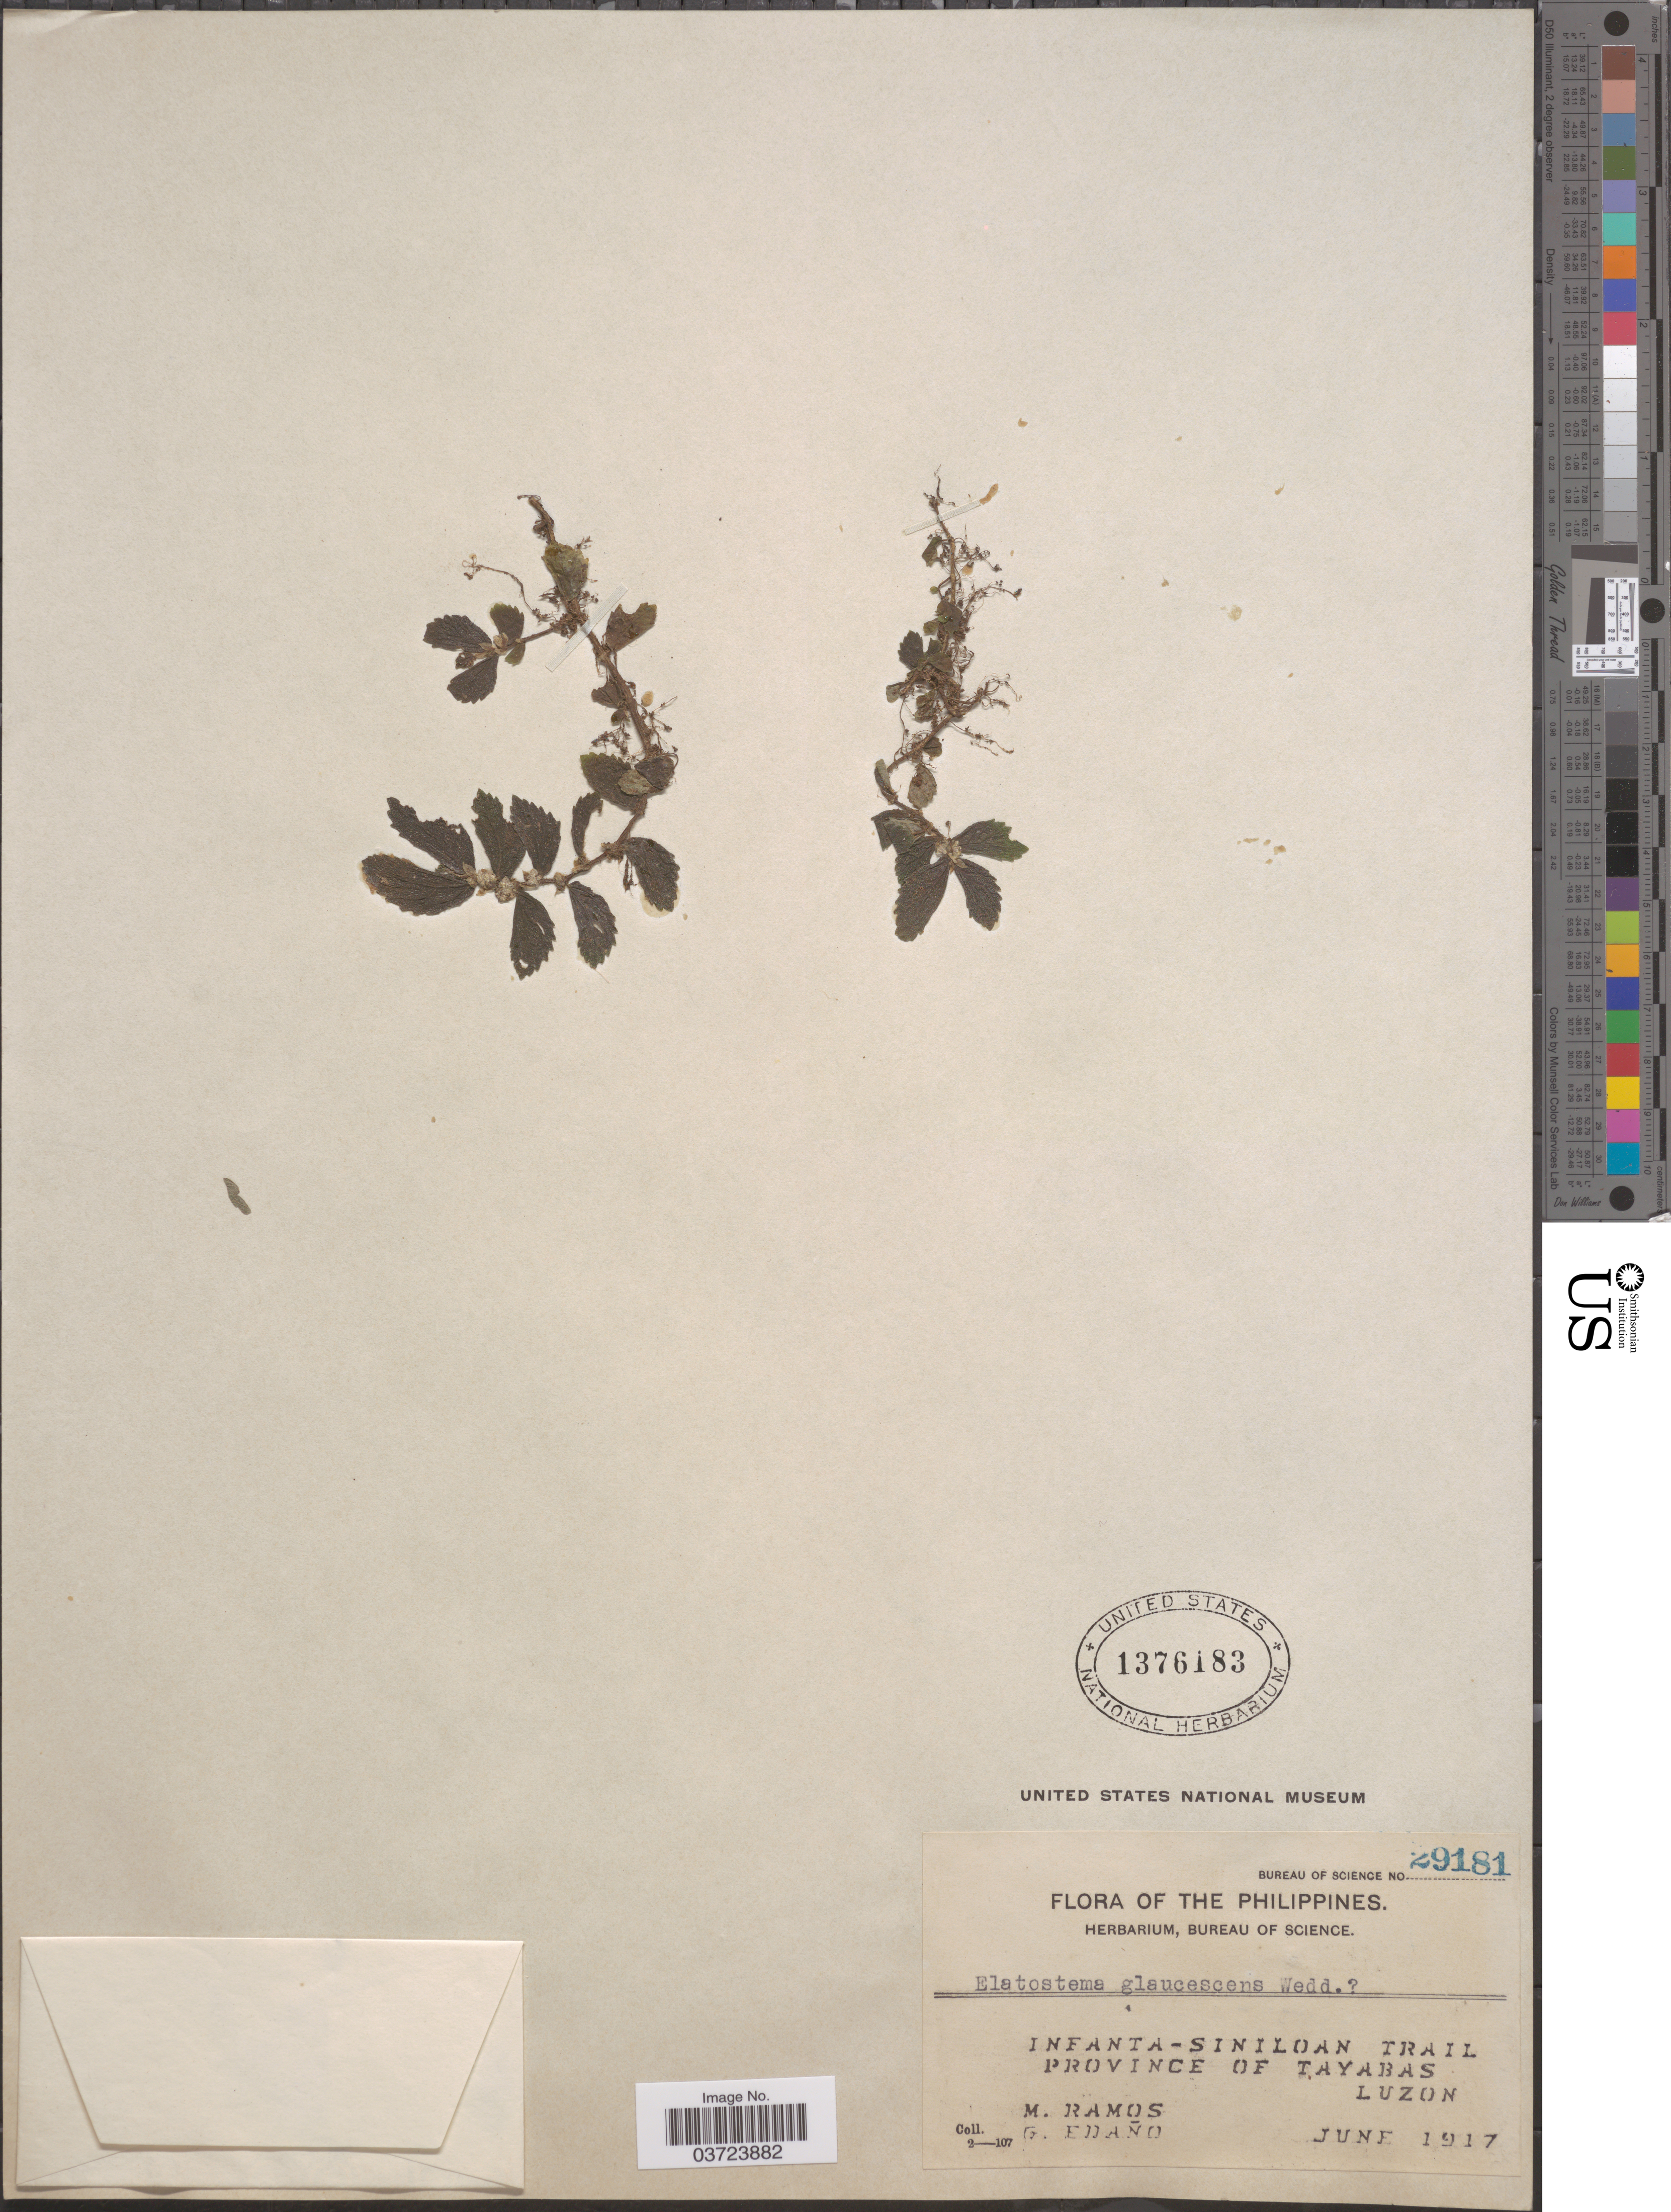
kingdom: Plantae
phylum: Tracheophyta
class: Magnoliopsida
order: Rosales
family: Urticaceae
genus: Elatostema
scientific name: Elatostema glaucescens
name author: Wedd.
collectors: M. Ramos & G. Edaño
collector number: Bureau of Science 29181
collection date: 1917-06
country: Philippines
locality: Infanta-Siniloan Trail, Province of Tayabas, Luzon.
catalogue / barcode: US 1376183